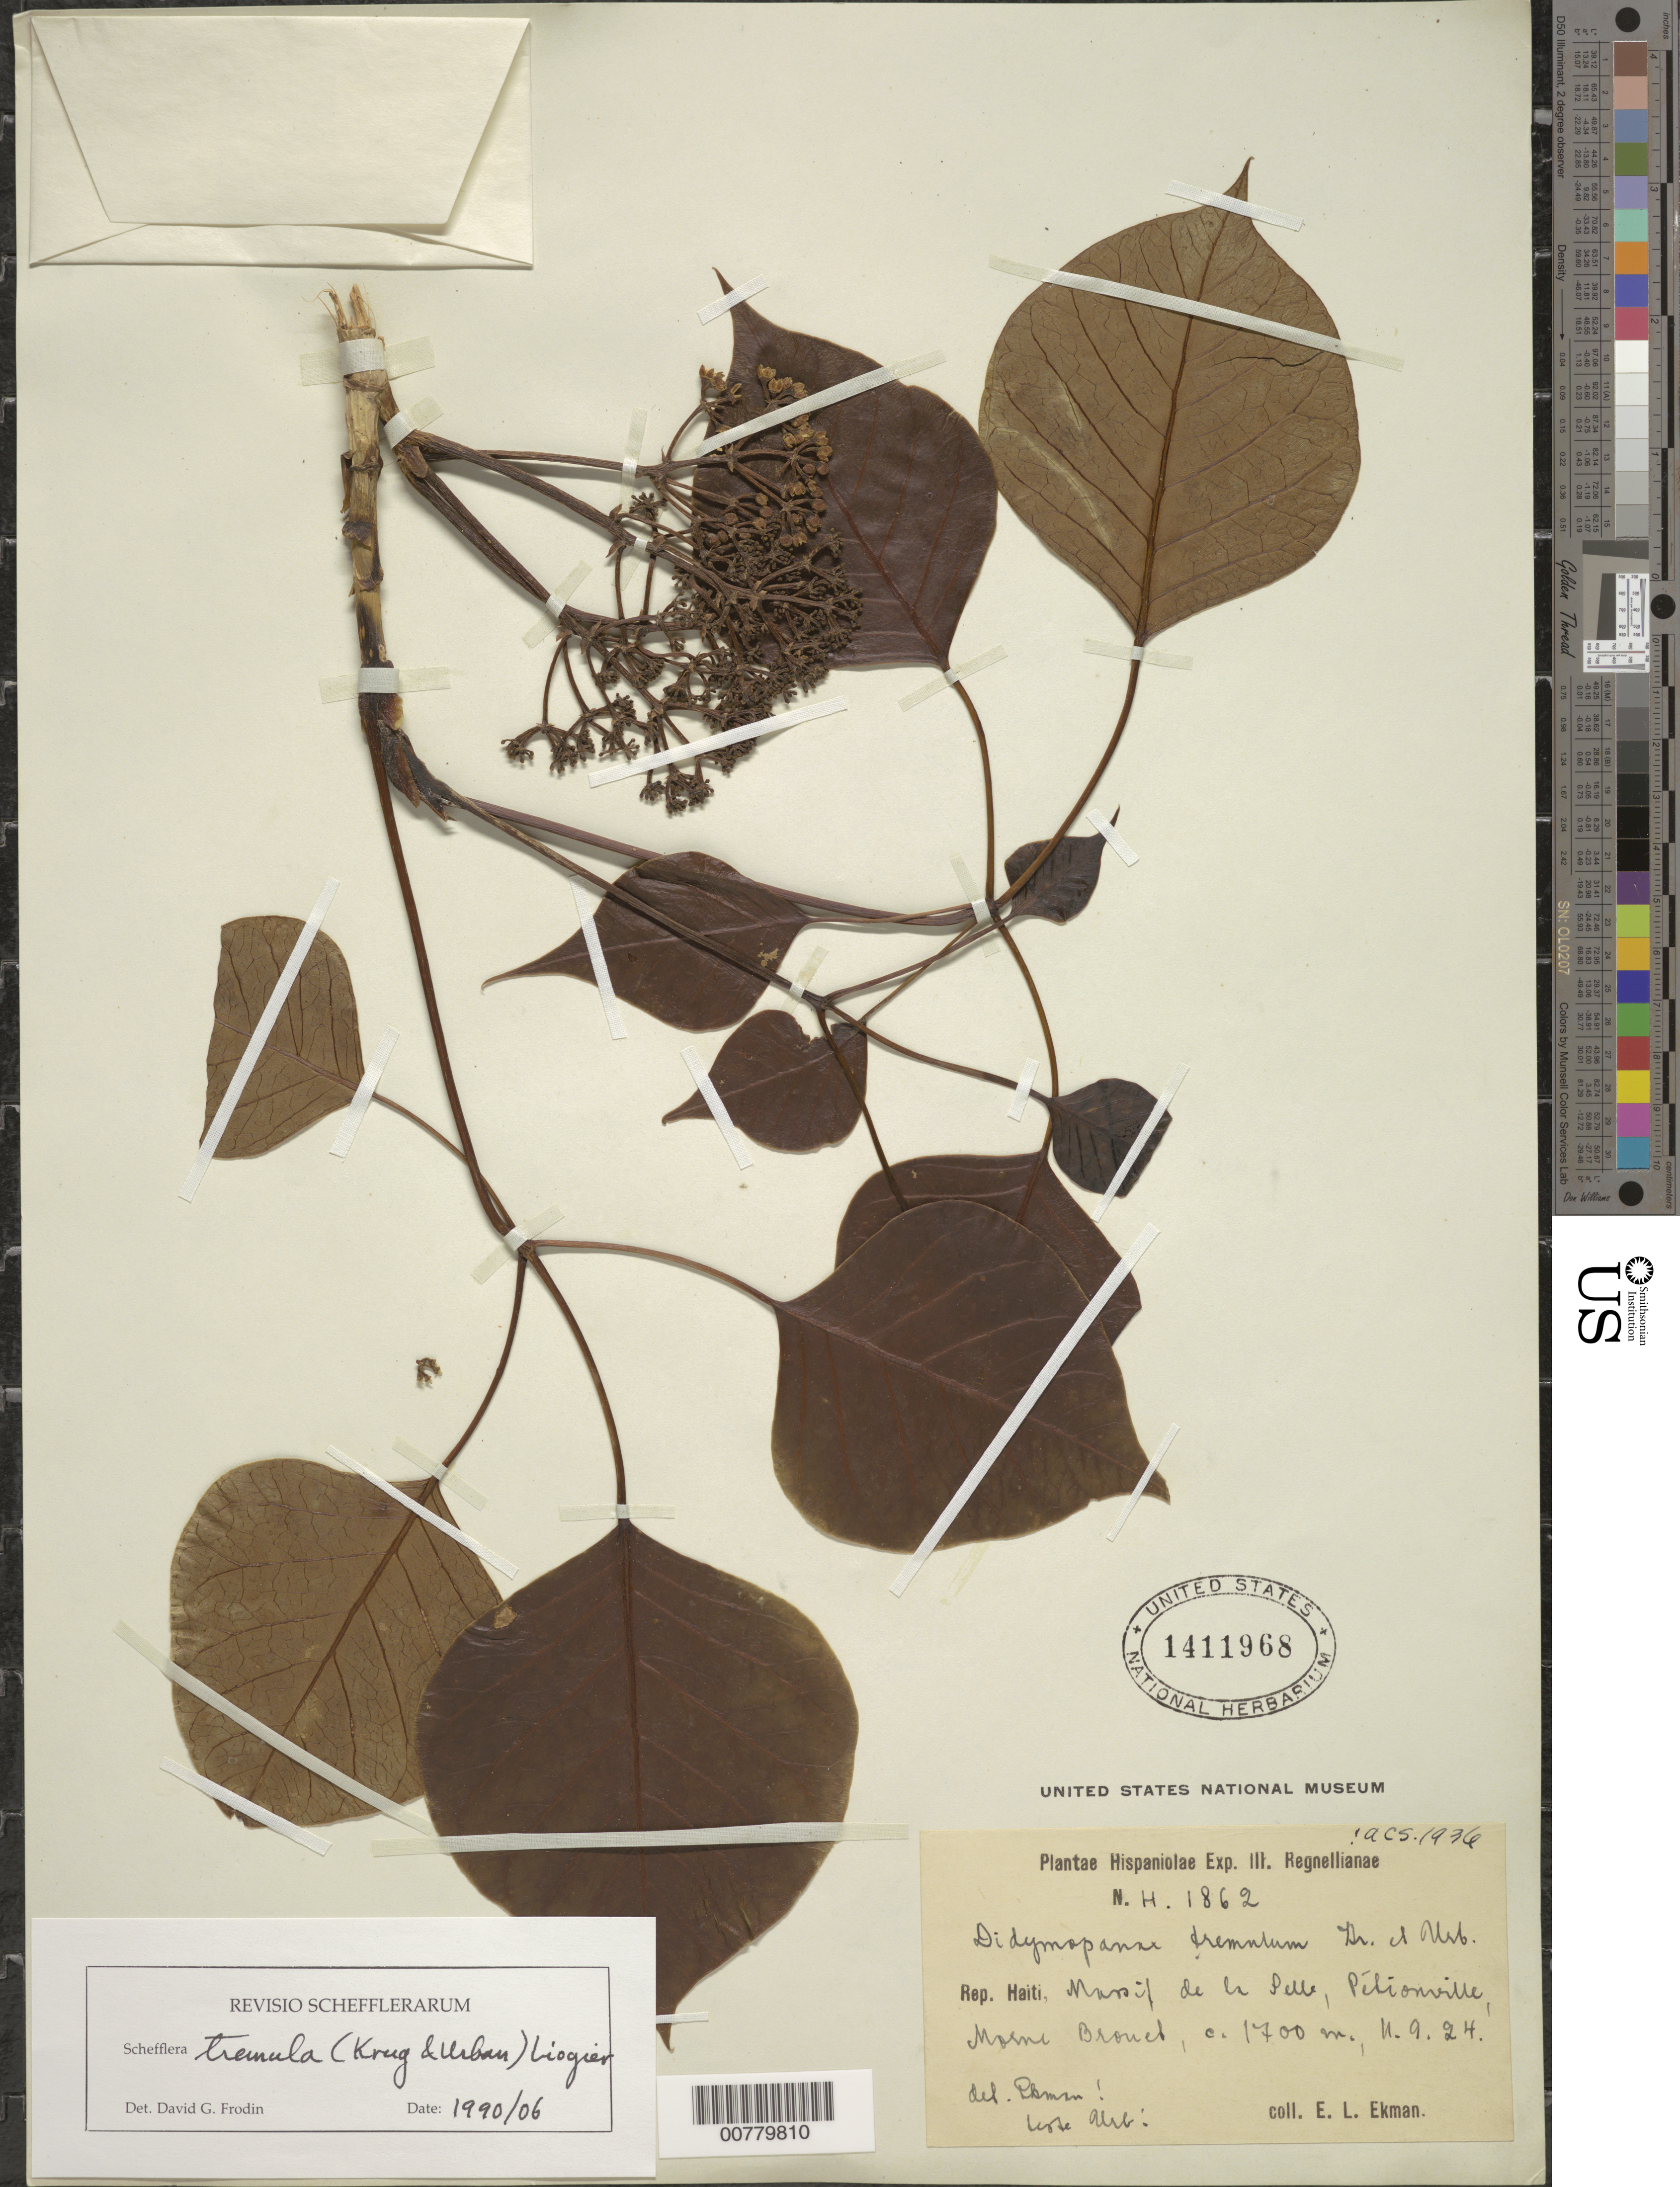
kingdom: Plantae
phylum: Tracheophyta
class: Magnoliopsida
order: Apiales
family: Araliaceae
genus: Schefflera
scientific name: Schefflera tremula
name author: (Krug & Urb.) Alain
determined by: Frodin, D. G.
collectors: E. L. Ekman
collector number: H 1862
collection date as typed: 11 Sep 1924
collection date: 1924-09-11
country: Haiti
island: Hispaniola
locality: Massif de la Selle, Pétionville, Morne Brouct.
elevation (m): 1700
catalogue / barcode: US 1411968